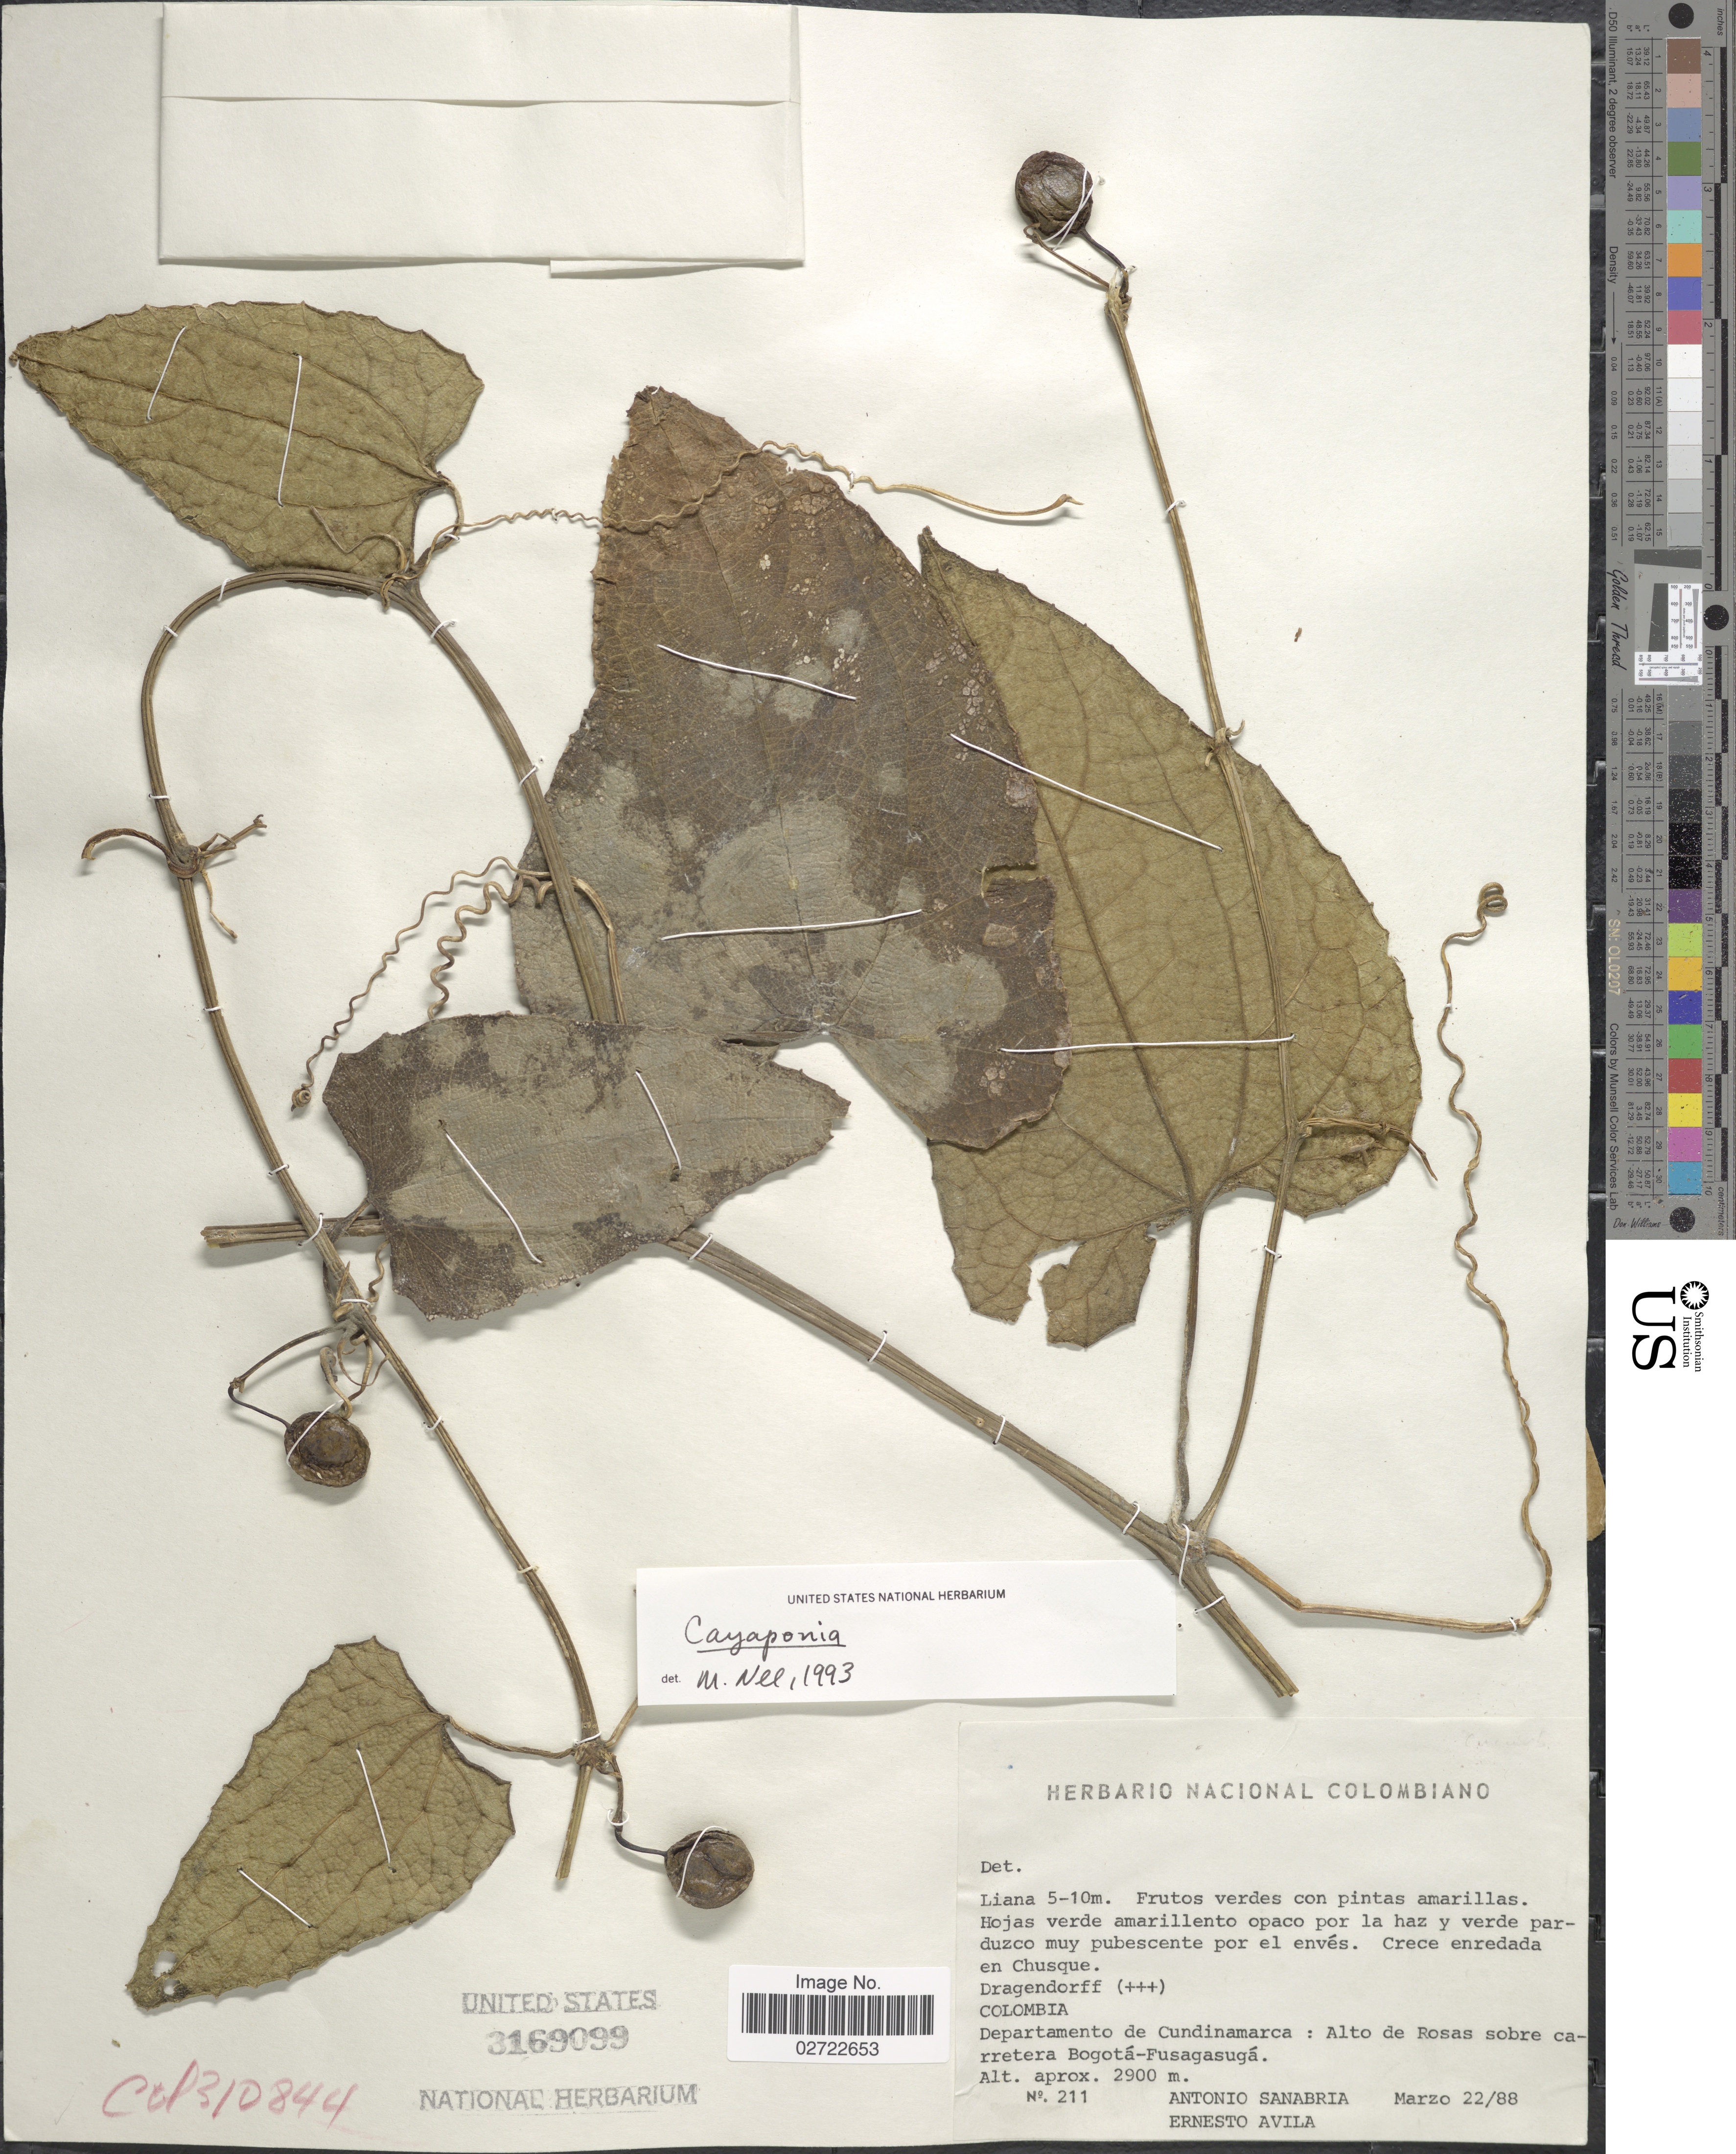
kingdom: Plantae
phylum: Tracheophyta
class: Magnoliopsida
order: Cucurbitales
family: Cucurbitaceae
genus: Cayaponia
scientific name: Cayaponia simplicifolia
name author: (Naudin) Cogn.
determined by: Nee, Michael H.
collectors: A. Sanabria & E. Avila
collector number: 211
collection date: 1988-03-22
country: Colombia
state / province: Cundinamarca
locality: Alto de Rosas sobre carretera Bogota- Fusagasuga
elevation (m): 2900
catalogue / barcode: US 3169099